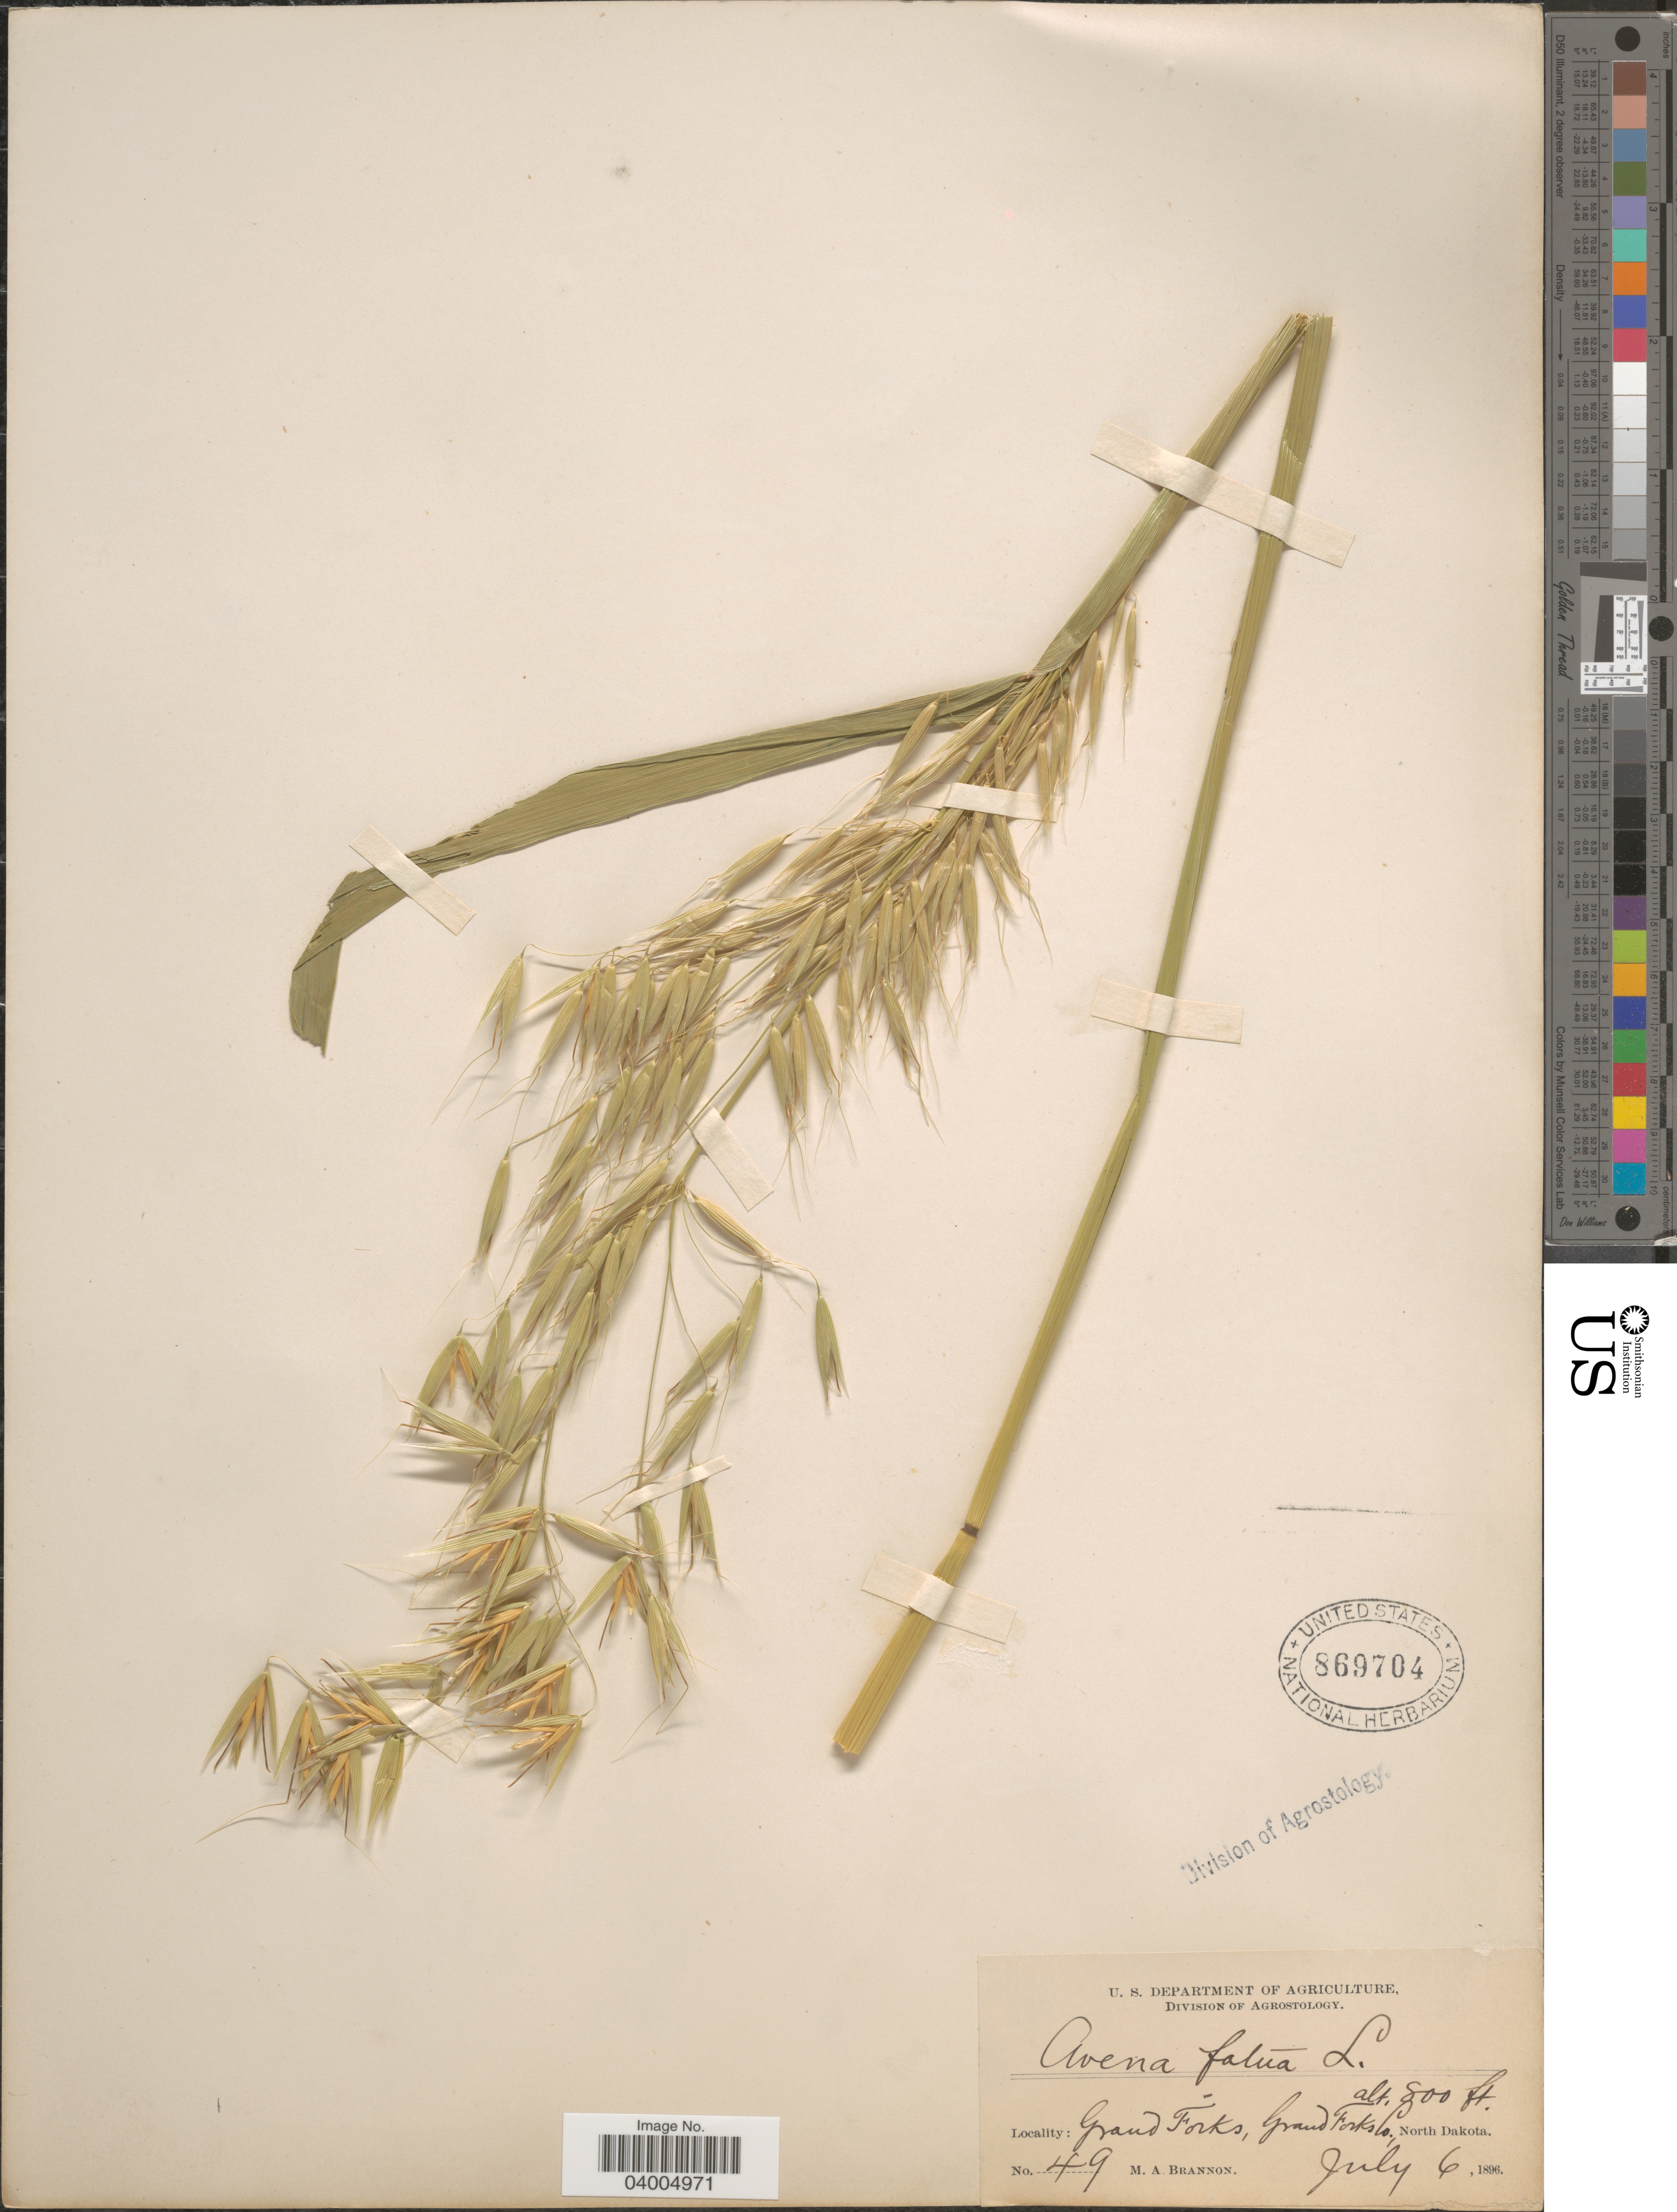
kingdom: Plantae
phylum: Tracheophyta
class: Liliopsida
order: Poales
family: Poaceae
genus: Avena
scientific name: Avena fatua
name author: L.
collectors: M. Brannon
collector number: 49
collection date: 1896-07-06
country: United States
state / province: North Dakota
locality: Grand Forks, Grand Forks Co.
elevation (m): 244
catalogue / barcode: US 869704